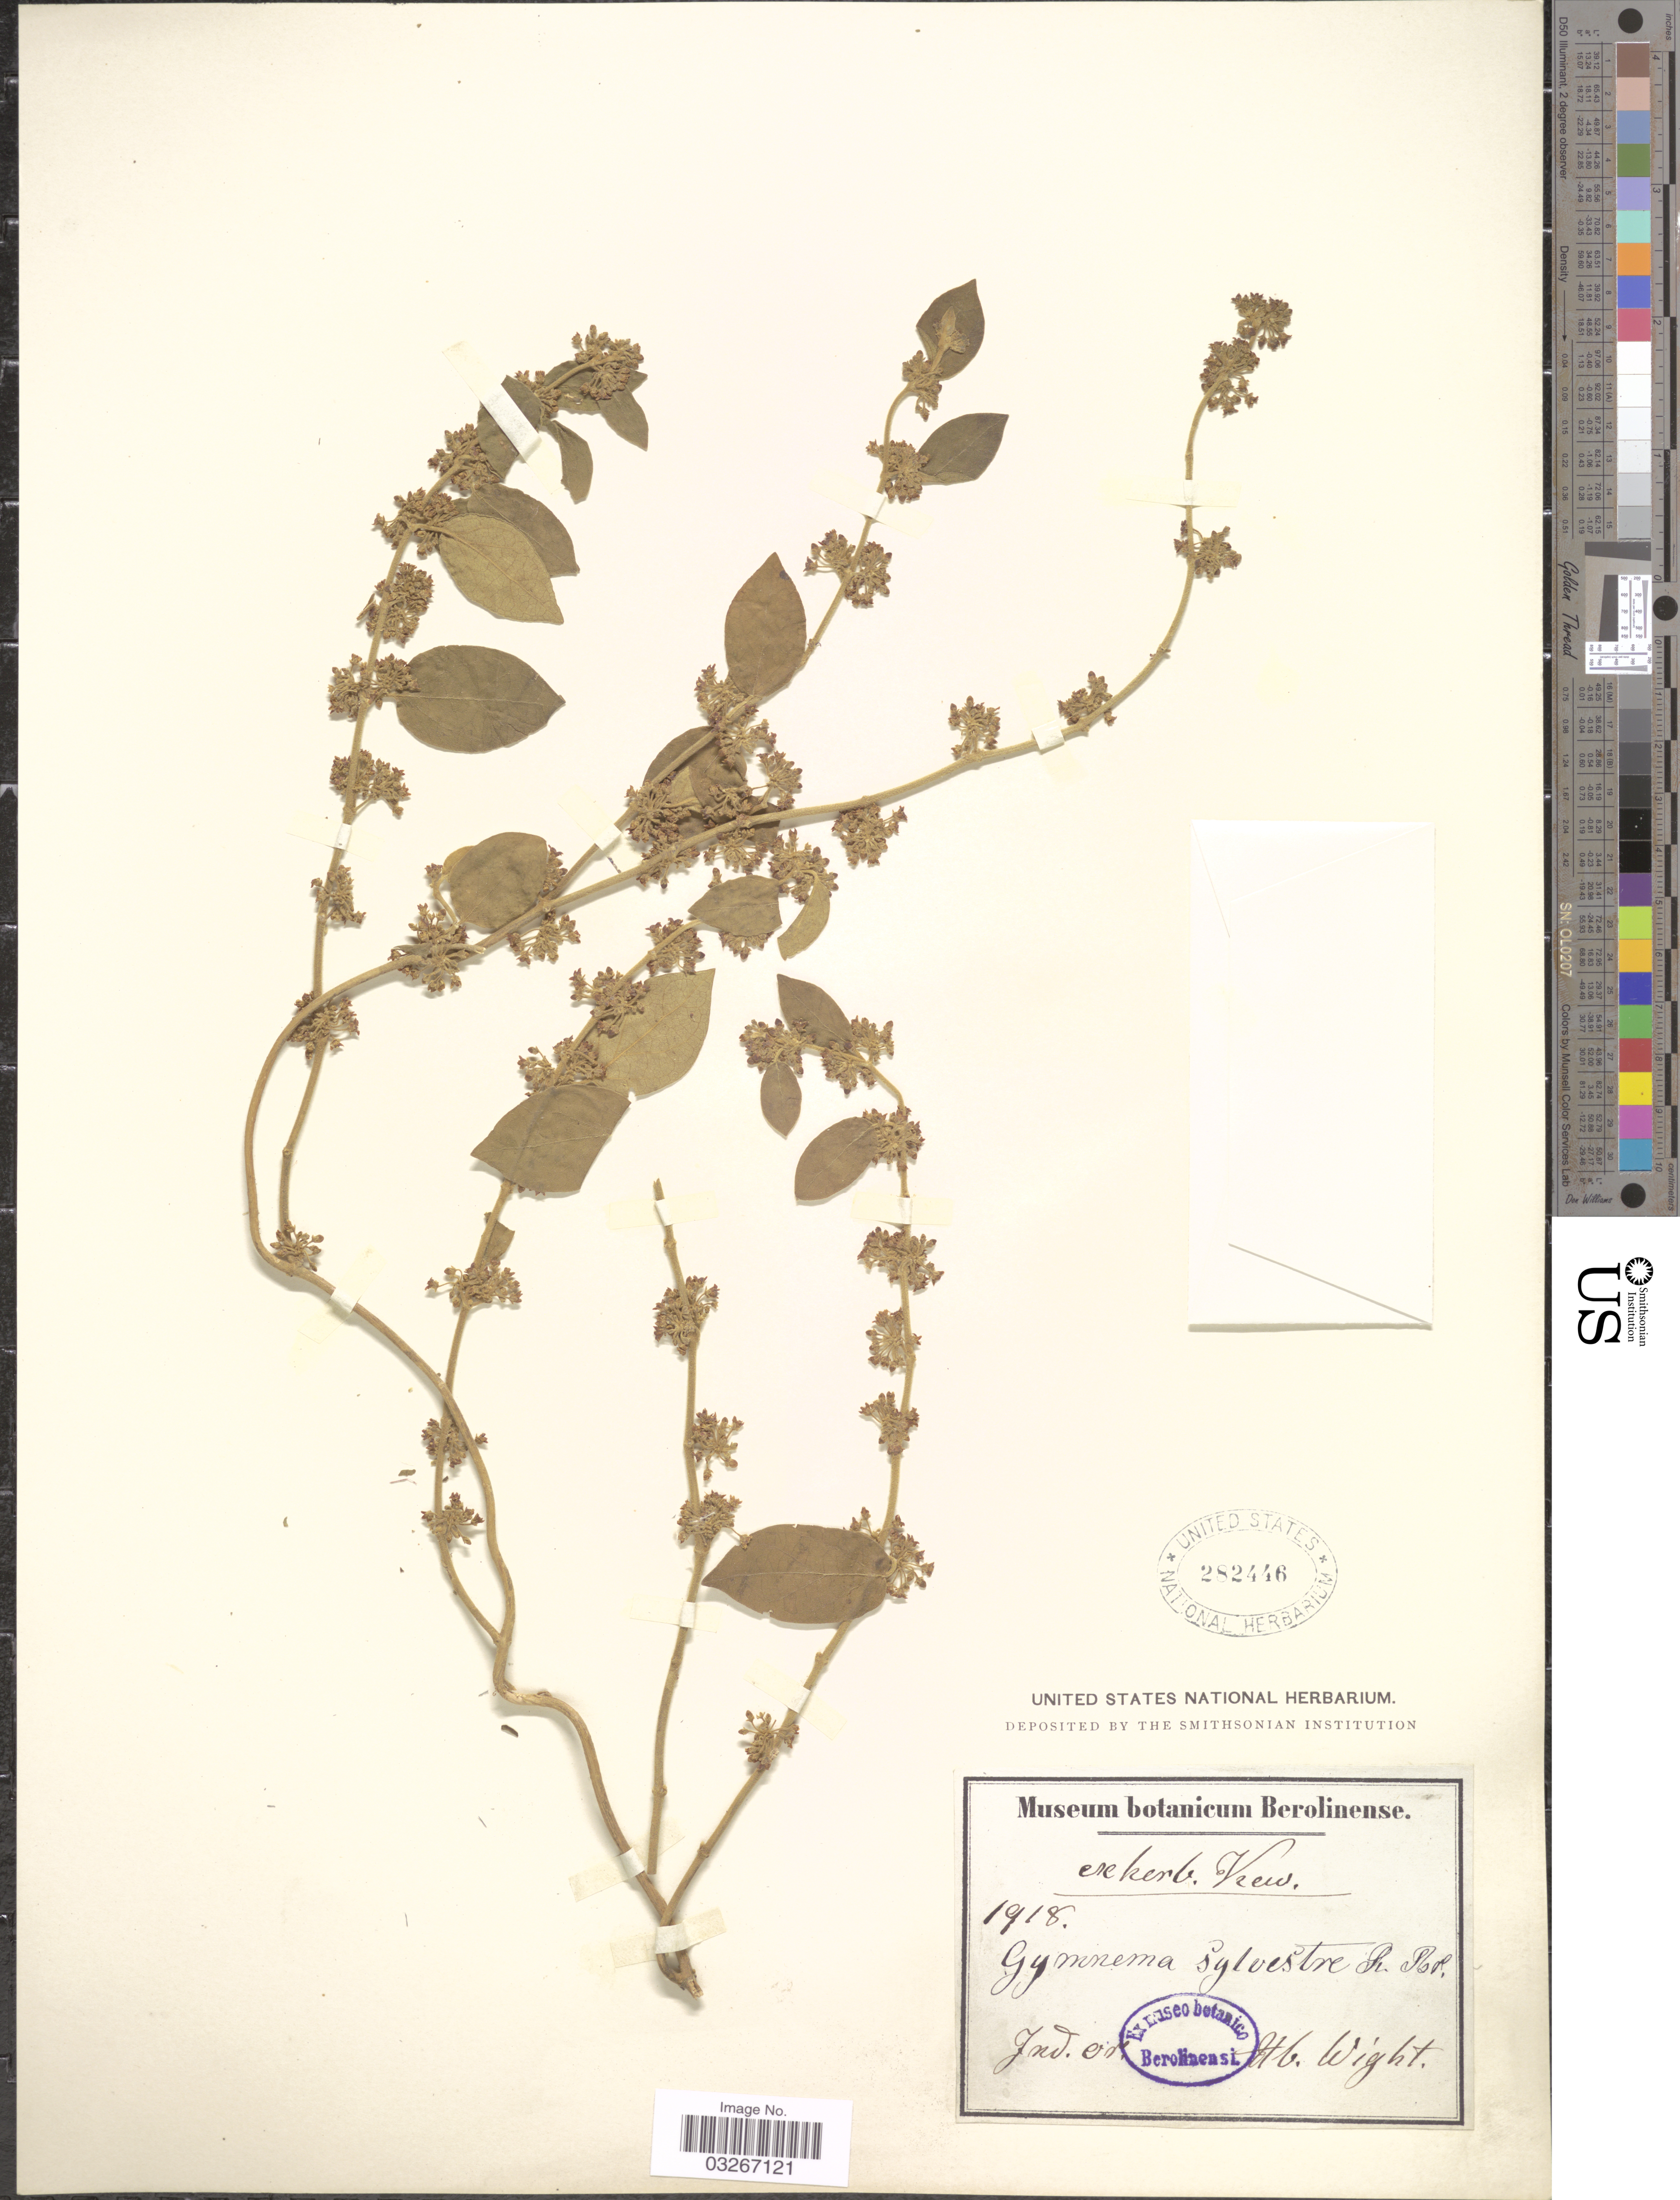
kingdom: Plantae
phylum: Tracheophyta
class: Magnoliopsida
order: Gentianales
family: Apocynaceae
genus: Gymnema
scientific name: Gymnema sylvestre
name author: (Retz.) R. Br. ex Schult. in Roem. & Schult.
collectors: H. Wight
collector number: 1918?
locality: Ind. or.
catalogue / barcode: US 282446